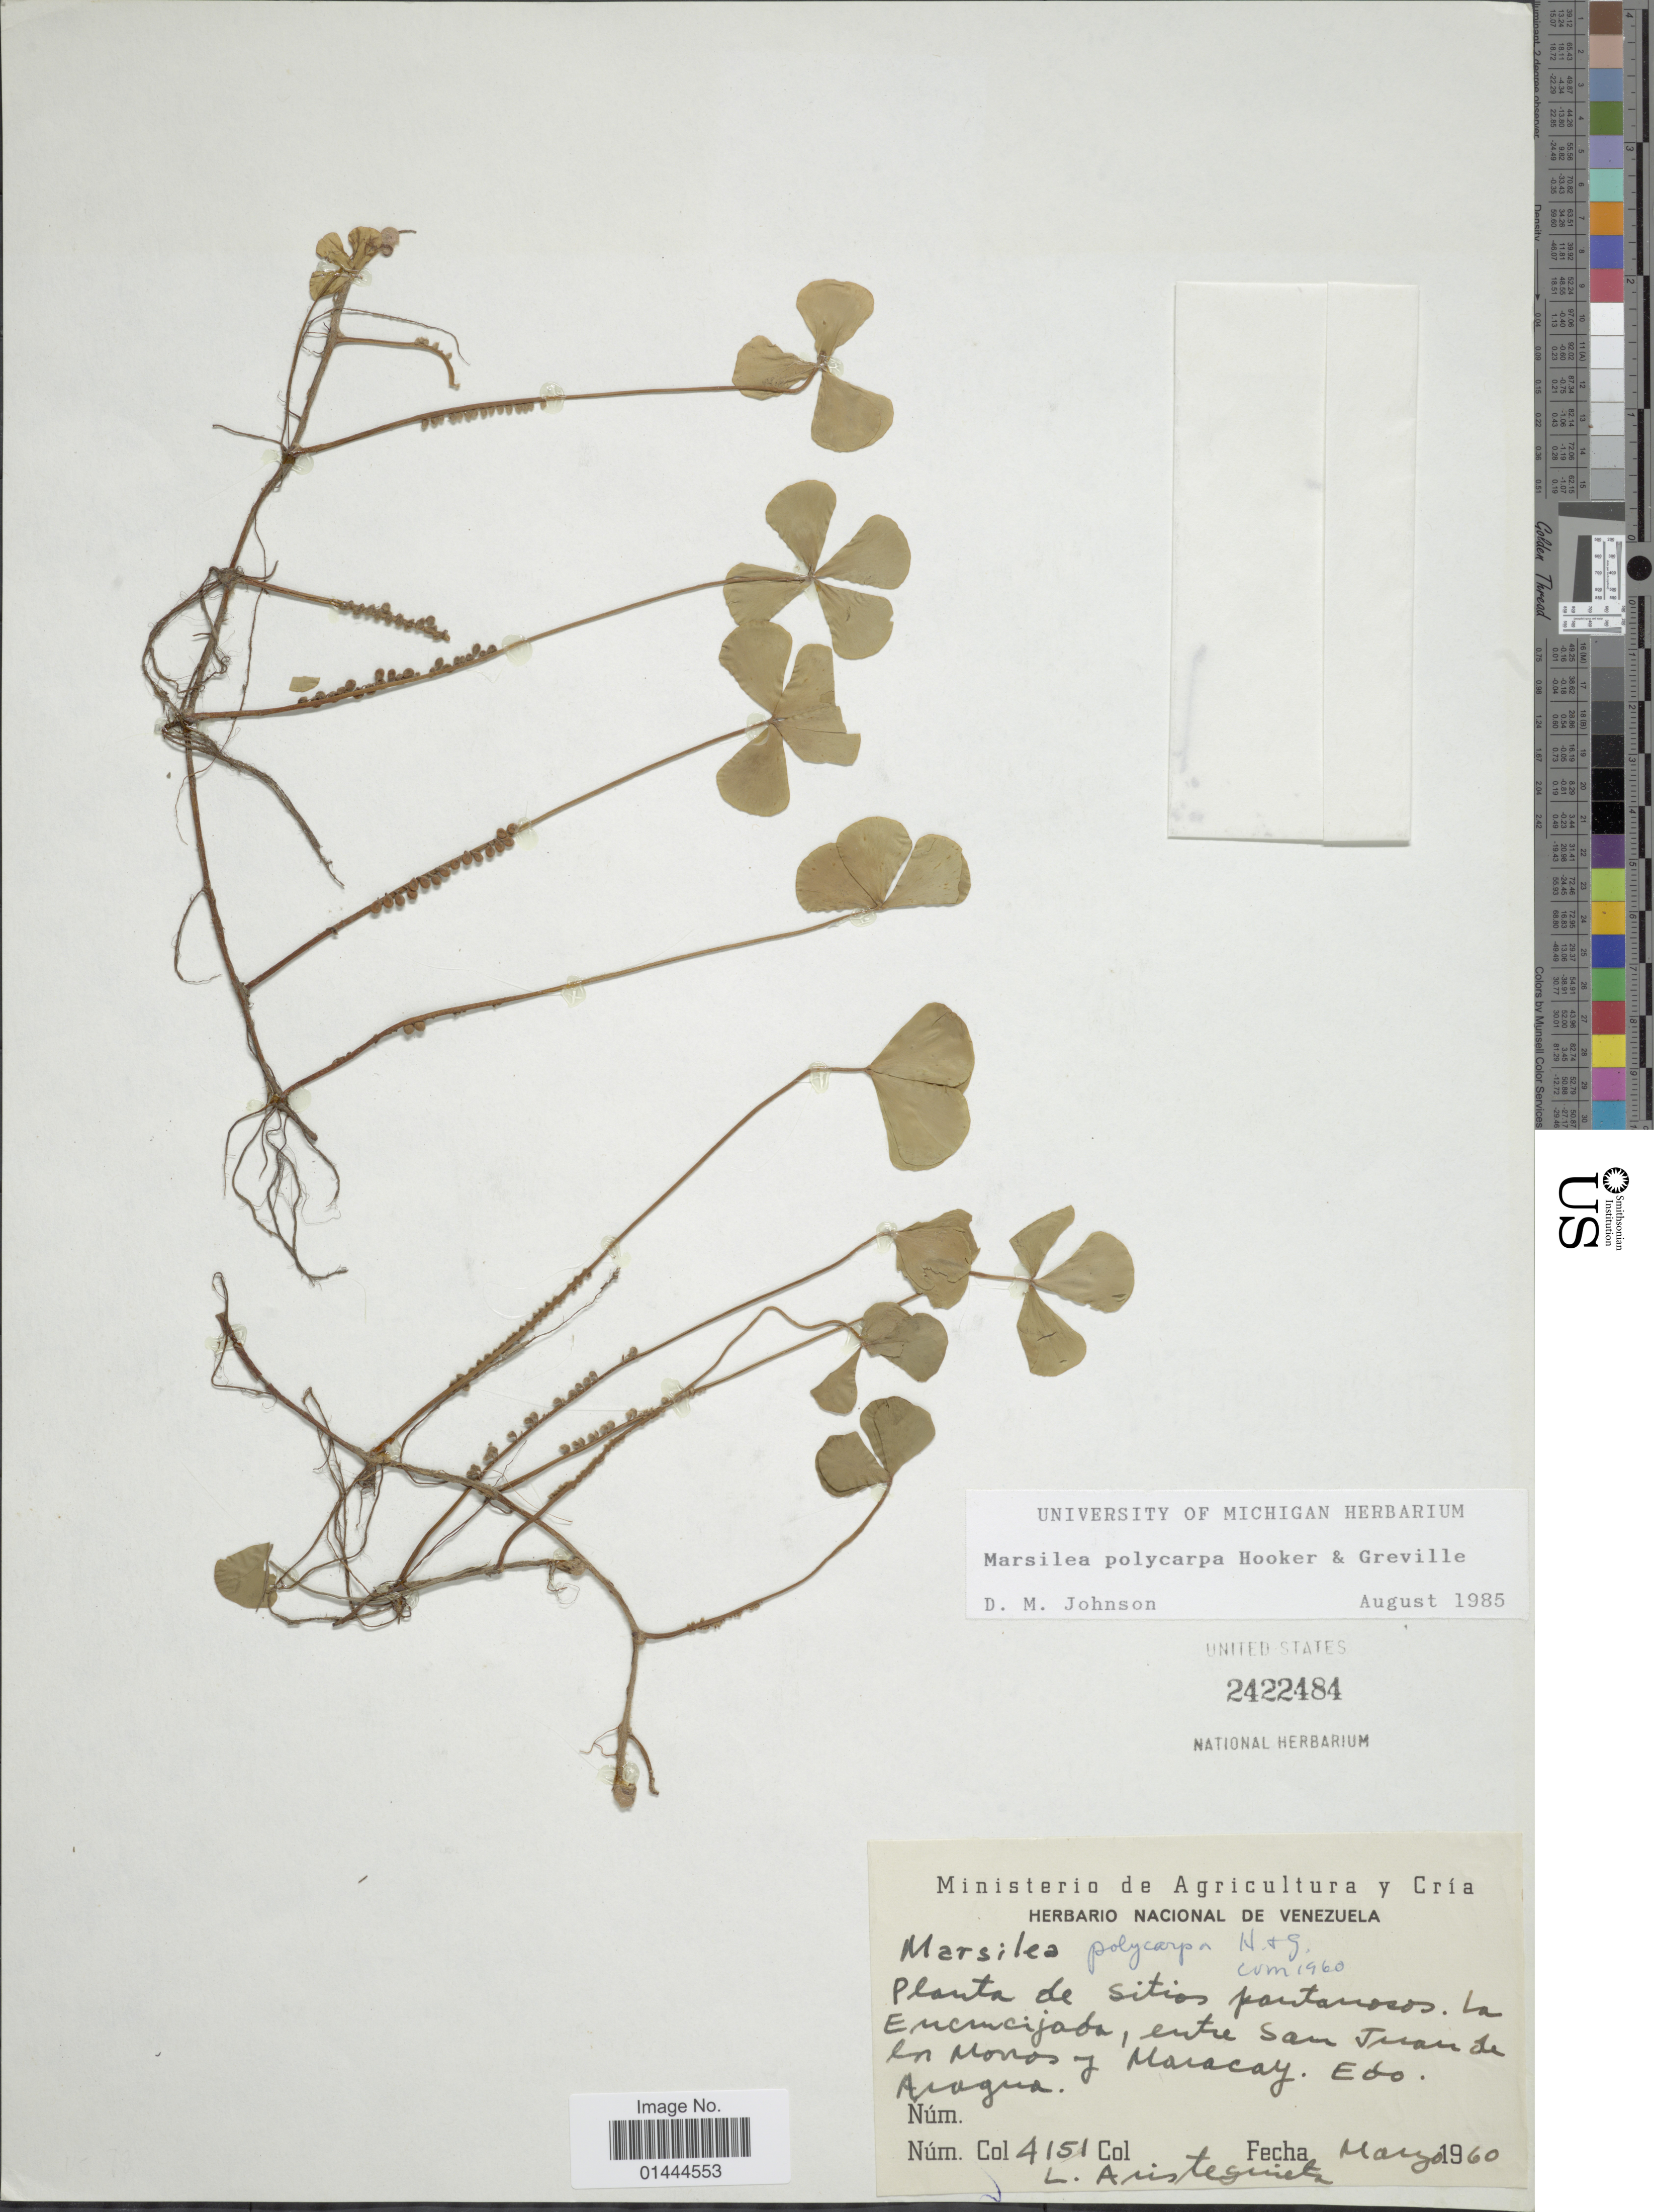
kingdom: Plantae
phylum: Tracheophyta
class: Polypodiopsida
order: Salviniales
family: Marsileaceae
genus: Marsilea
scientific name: Marsilea polycarpa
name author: Hook. & Grev.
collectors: L. Aristeguieta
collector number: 4151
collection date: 1960-03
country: Venezuela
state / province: Aragua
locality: La Encrucijada, entre San Juan de los Monos y Maracay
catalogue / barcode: US 2422484